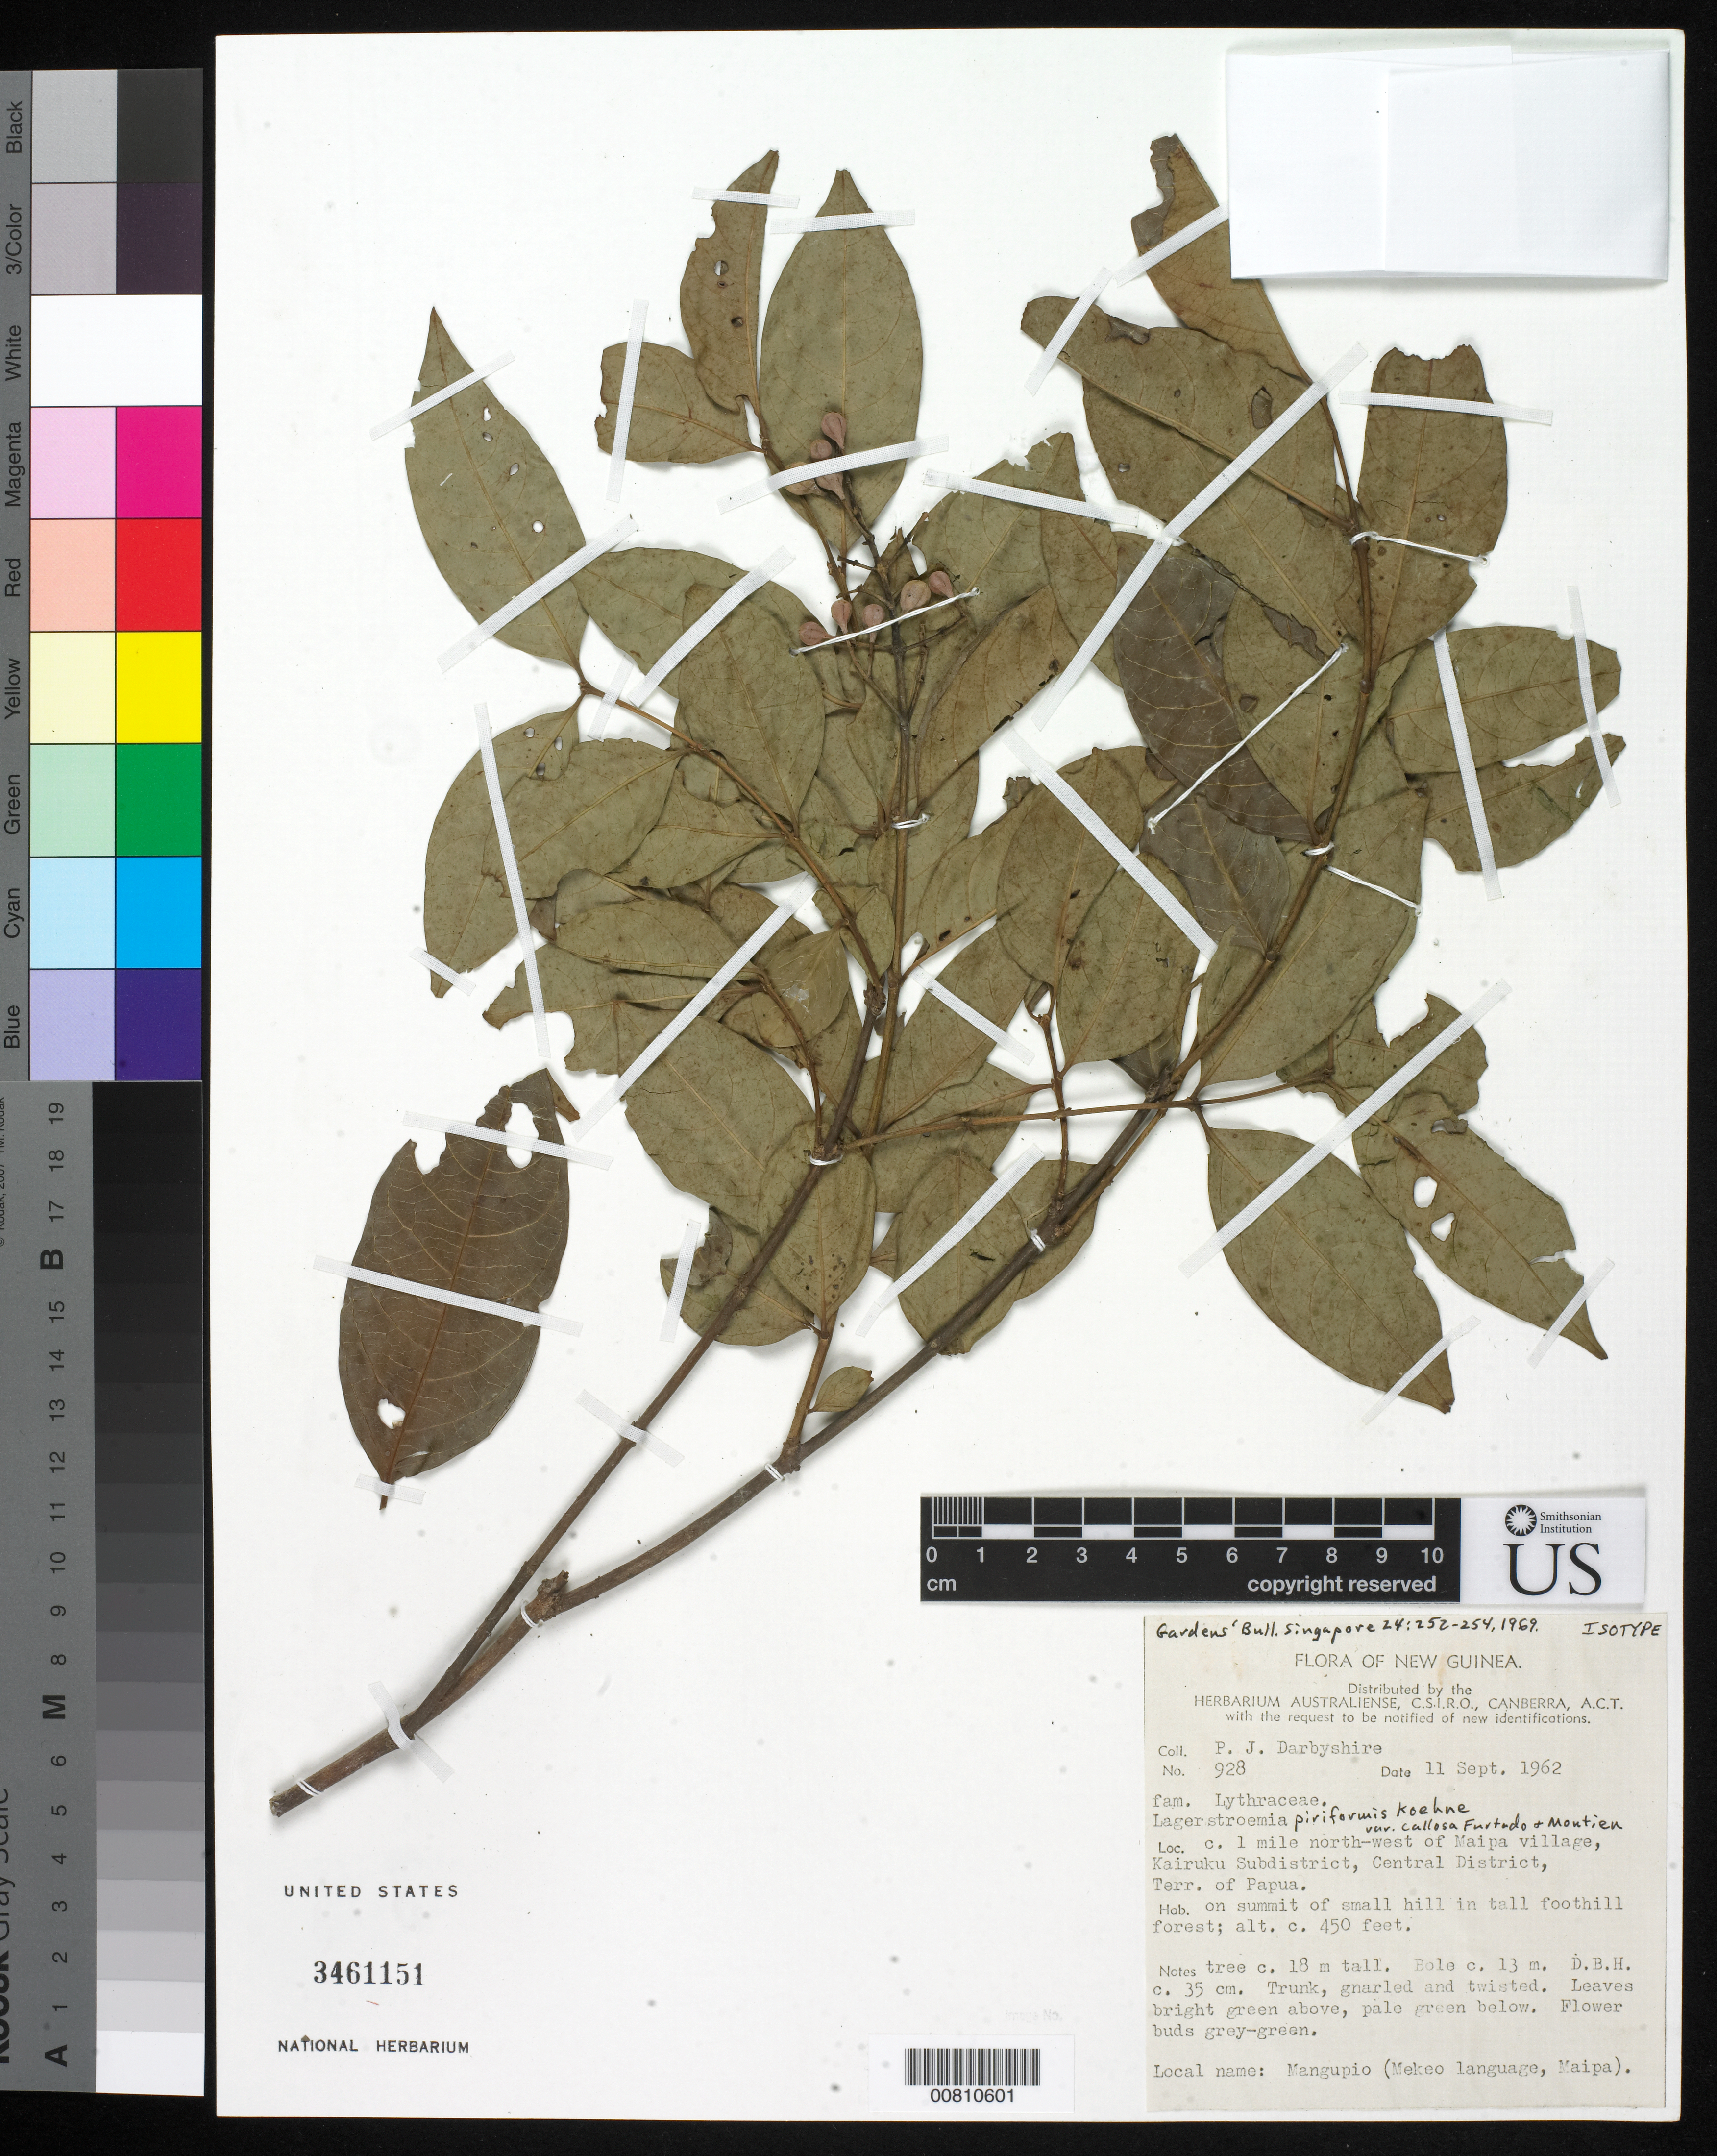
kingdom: Plantae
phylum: Tracheophyta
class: Magnoliopsida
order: Myrtales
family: Lythraceae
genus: Lagerstroemia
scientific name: Lagerstroemia piriformis var. callosa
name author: Furtado & Montien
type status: Isotype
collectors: P. Darbyshire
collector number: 928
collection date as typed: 11 Sep 1962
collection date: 1962-09-11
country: Papua New Guinea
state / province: Central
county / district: Kairuku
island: New Guinea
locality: C. 1 mile north-west of Maipa village, Kairuku Subdistrict, Central District, Terr. of Papua.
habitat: On summit of small hill in tall foothill forest.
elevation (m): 137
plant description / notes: Holotype at LAE.; Common name: Mangupio (Mekeo language, Maipa)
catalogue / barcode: US 3461151